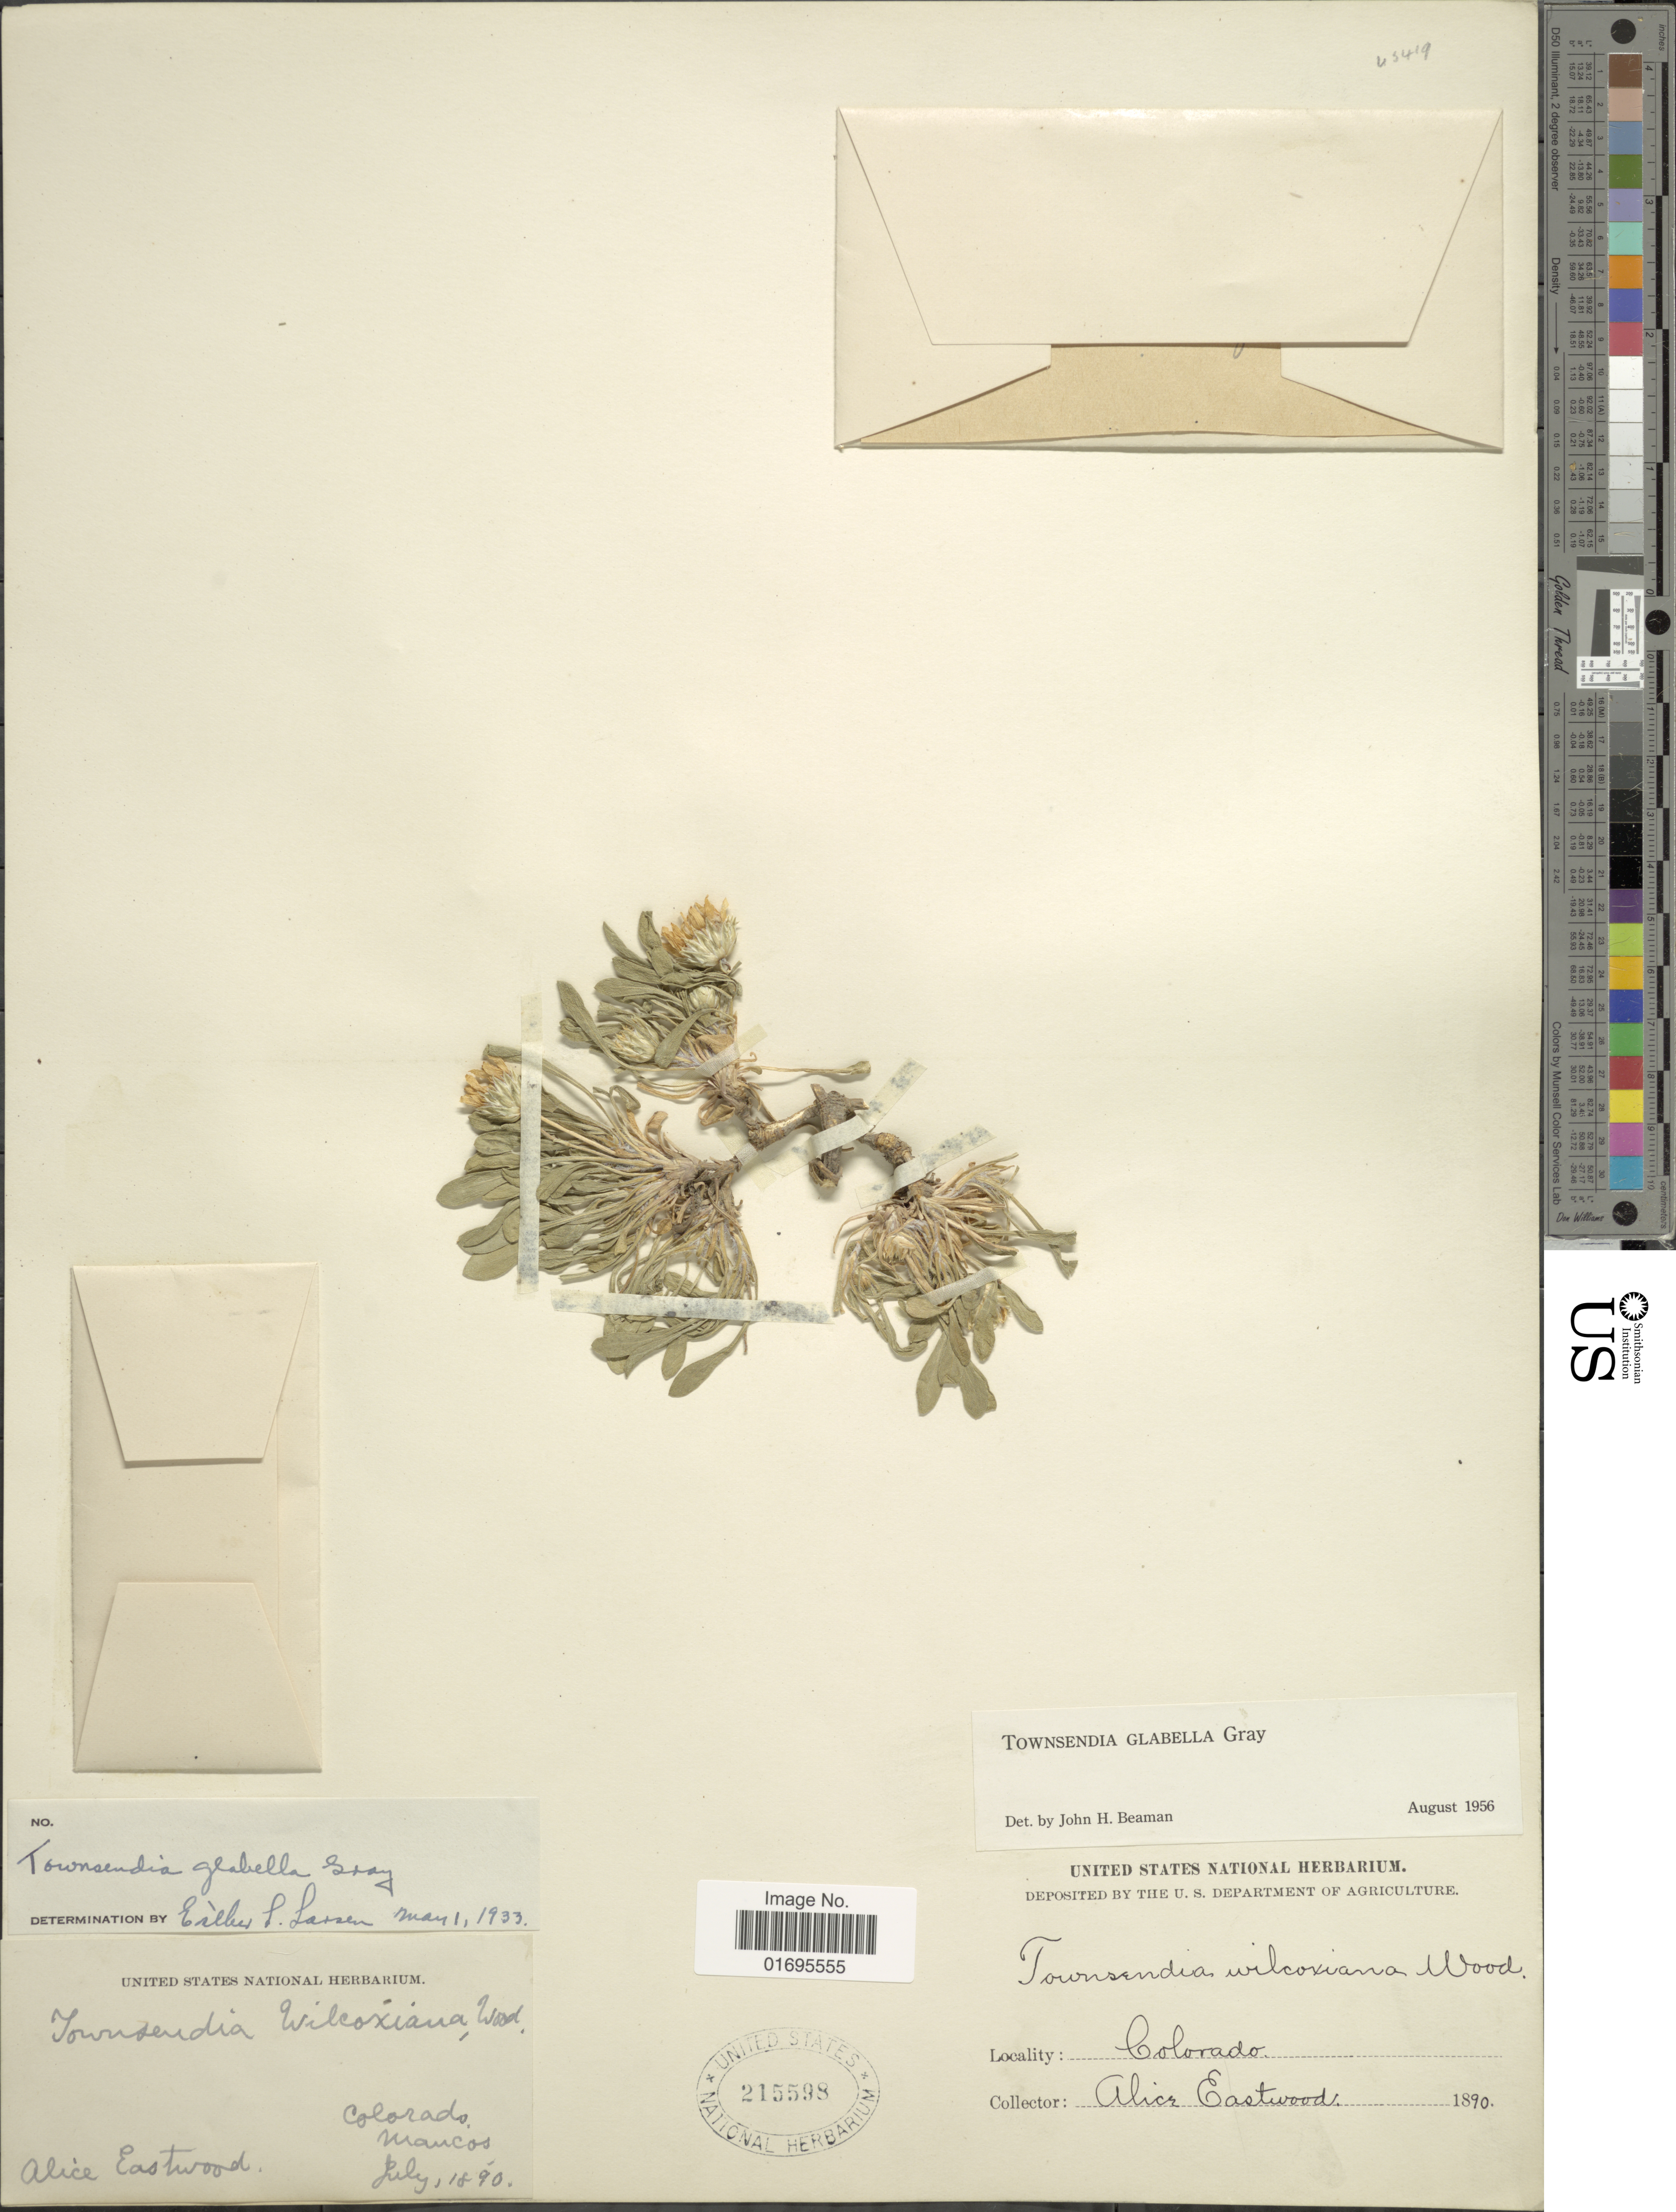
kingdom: Plantae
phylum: Tracheophyta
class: Magnoliopsida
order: Asterales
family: Asteraceae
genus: Townsendia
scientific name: Townsendia glabella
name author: A. Gray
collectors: A. Eastwood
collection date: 1890-07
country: United States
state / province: Colorado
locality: Mancos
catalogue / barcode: US 215598